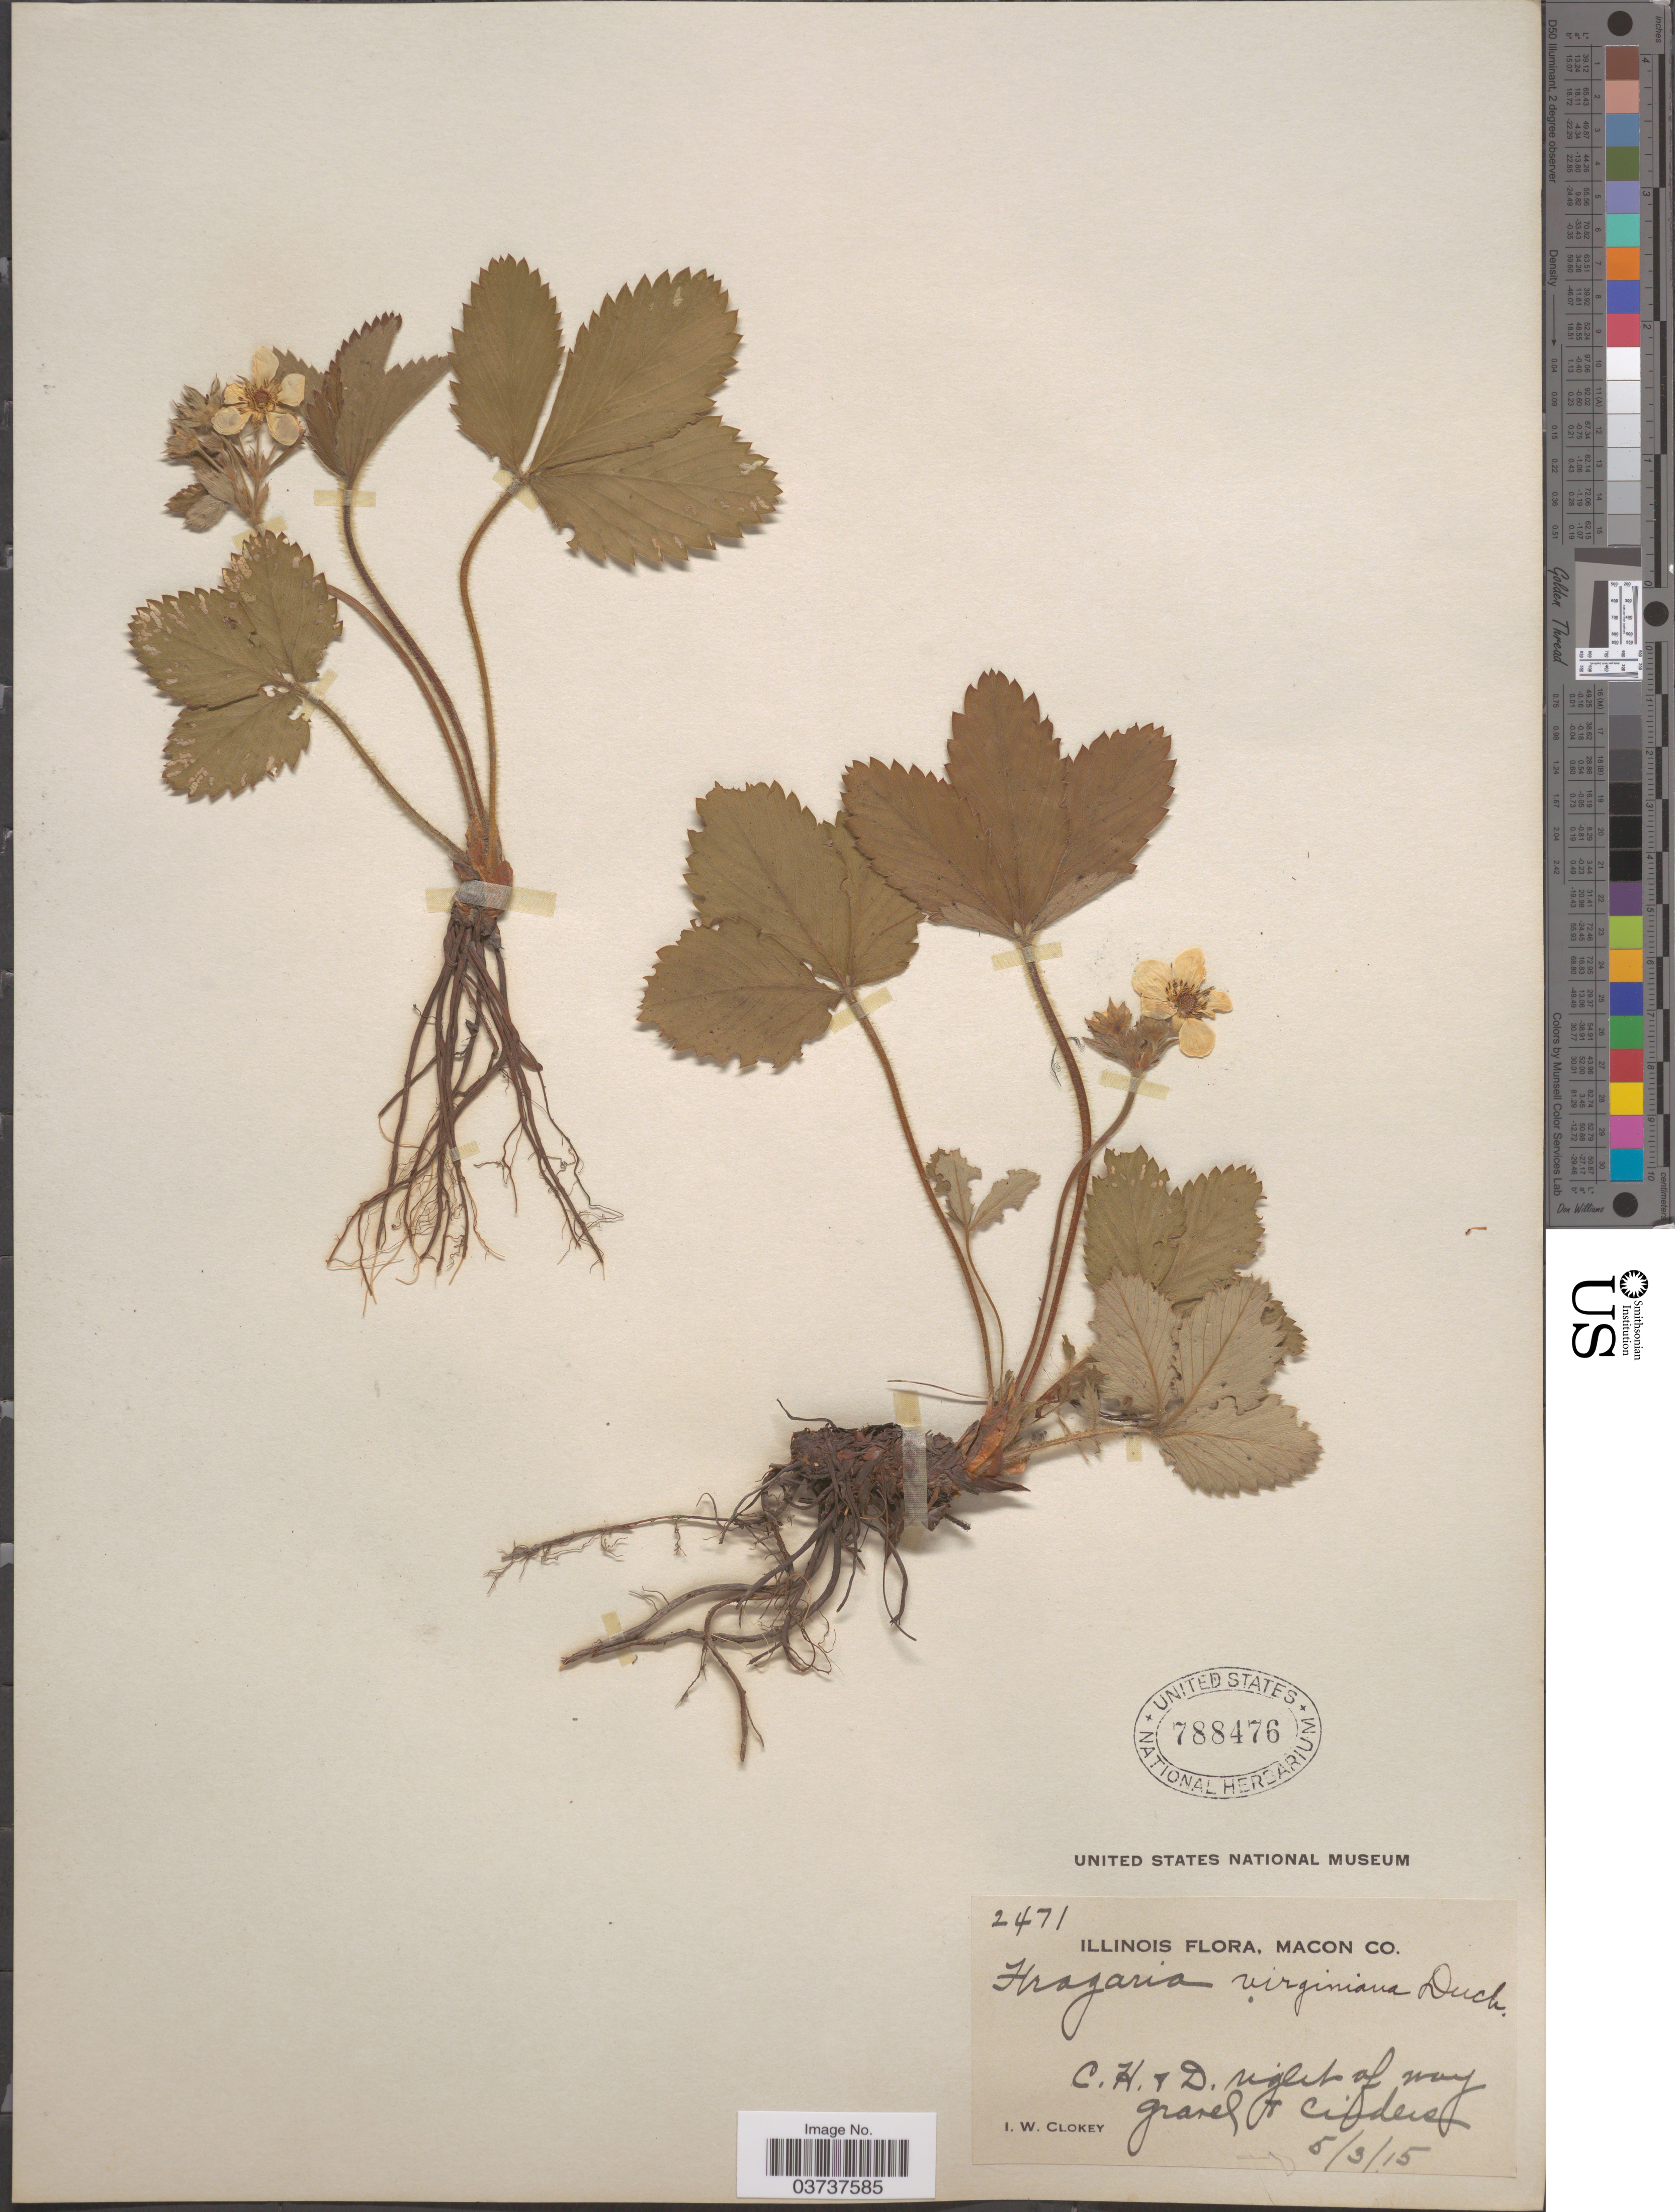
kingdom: Plantae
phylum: Tracheophyta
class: Magnoliopsida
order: Rosales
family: Rosaceae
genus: Fragaria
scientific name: Fragaria virginiana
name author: Mill.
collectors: I. W. Clokey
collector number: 2471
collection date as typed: Transcribed d/m/y: 3/5/15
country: United States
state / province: Illinois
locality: Macon Co. C. H. & D. right of way.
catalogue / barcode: US 788476